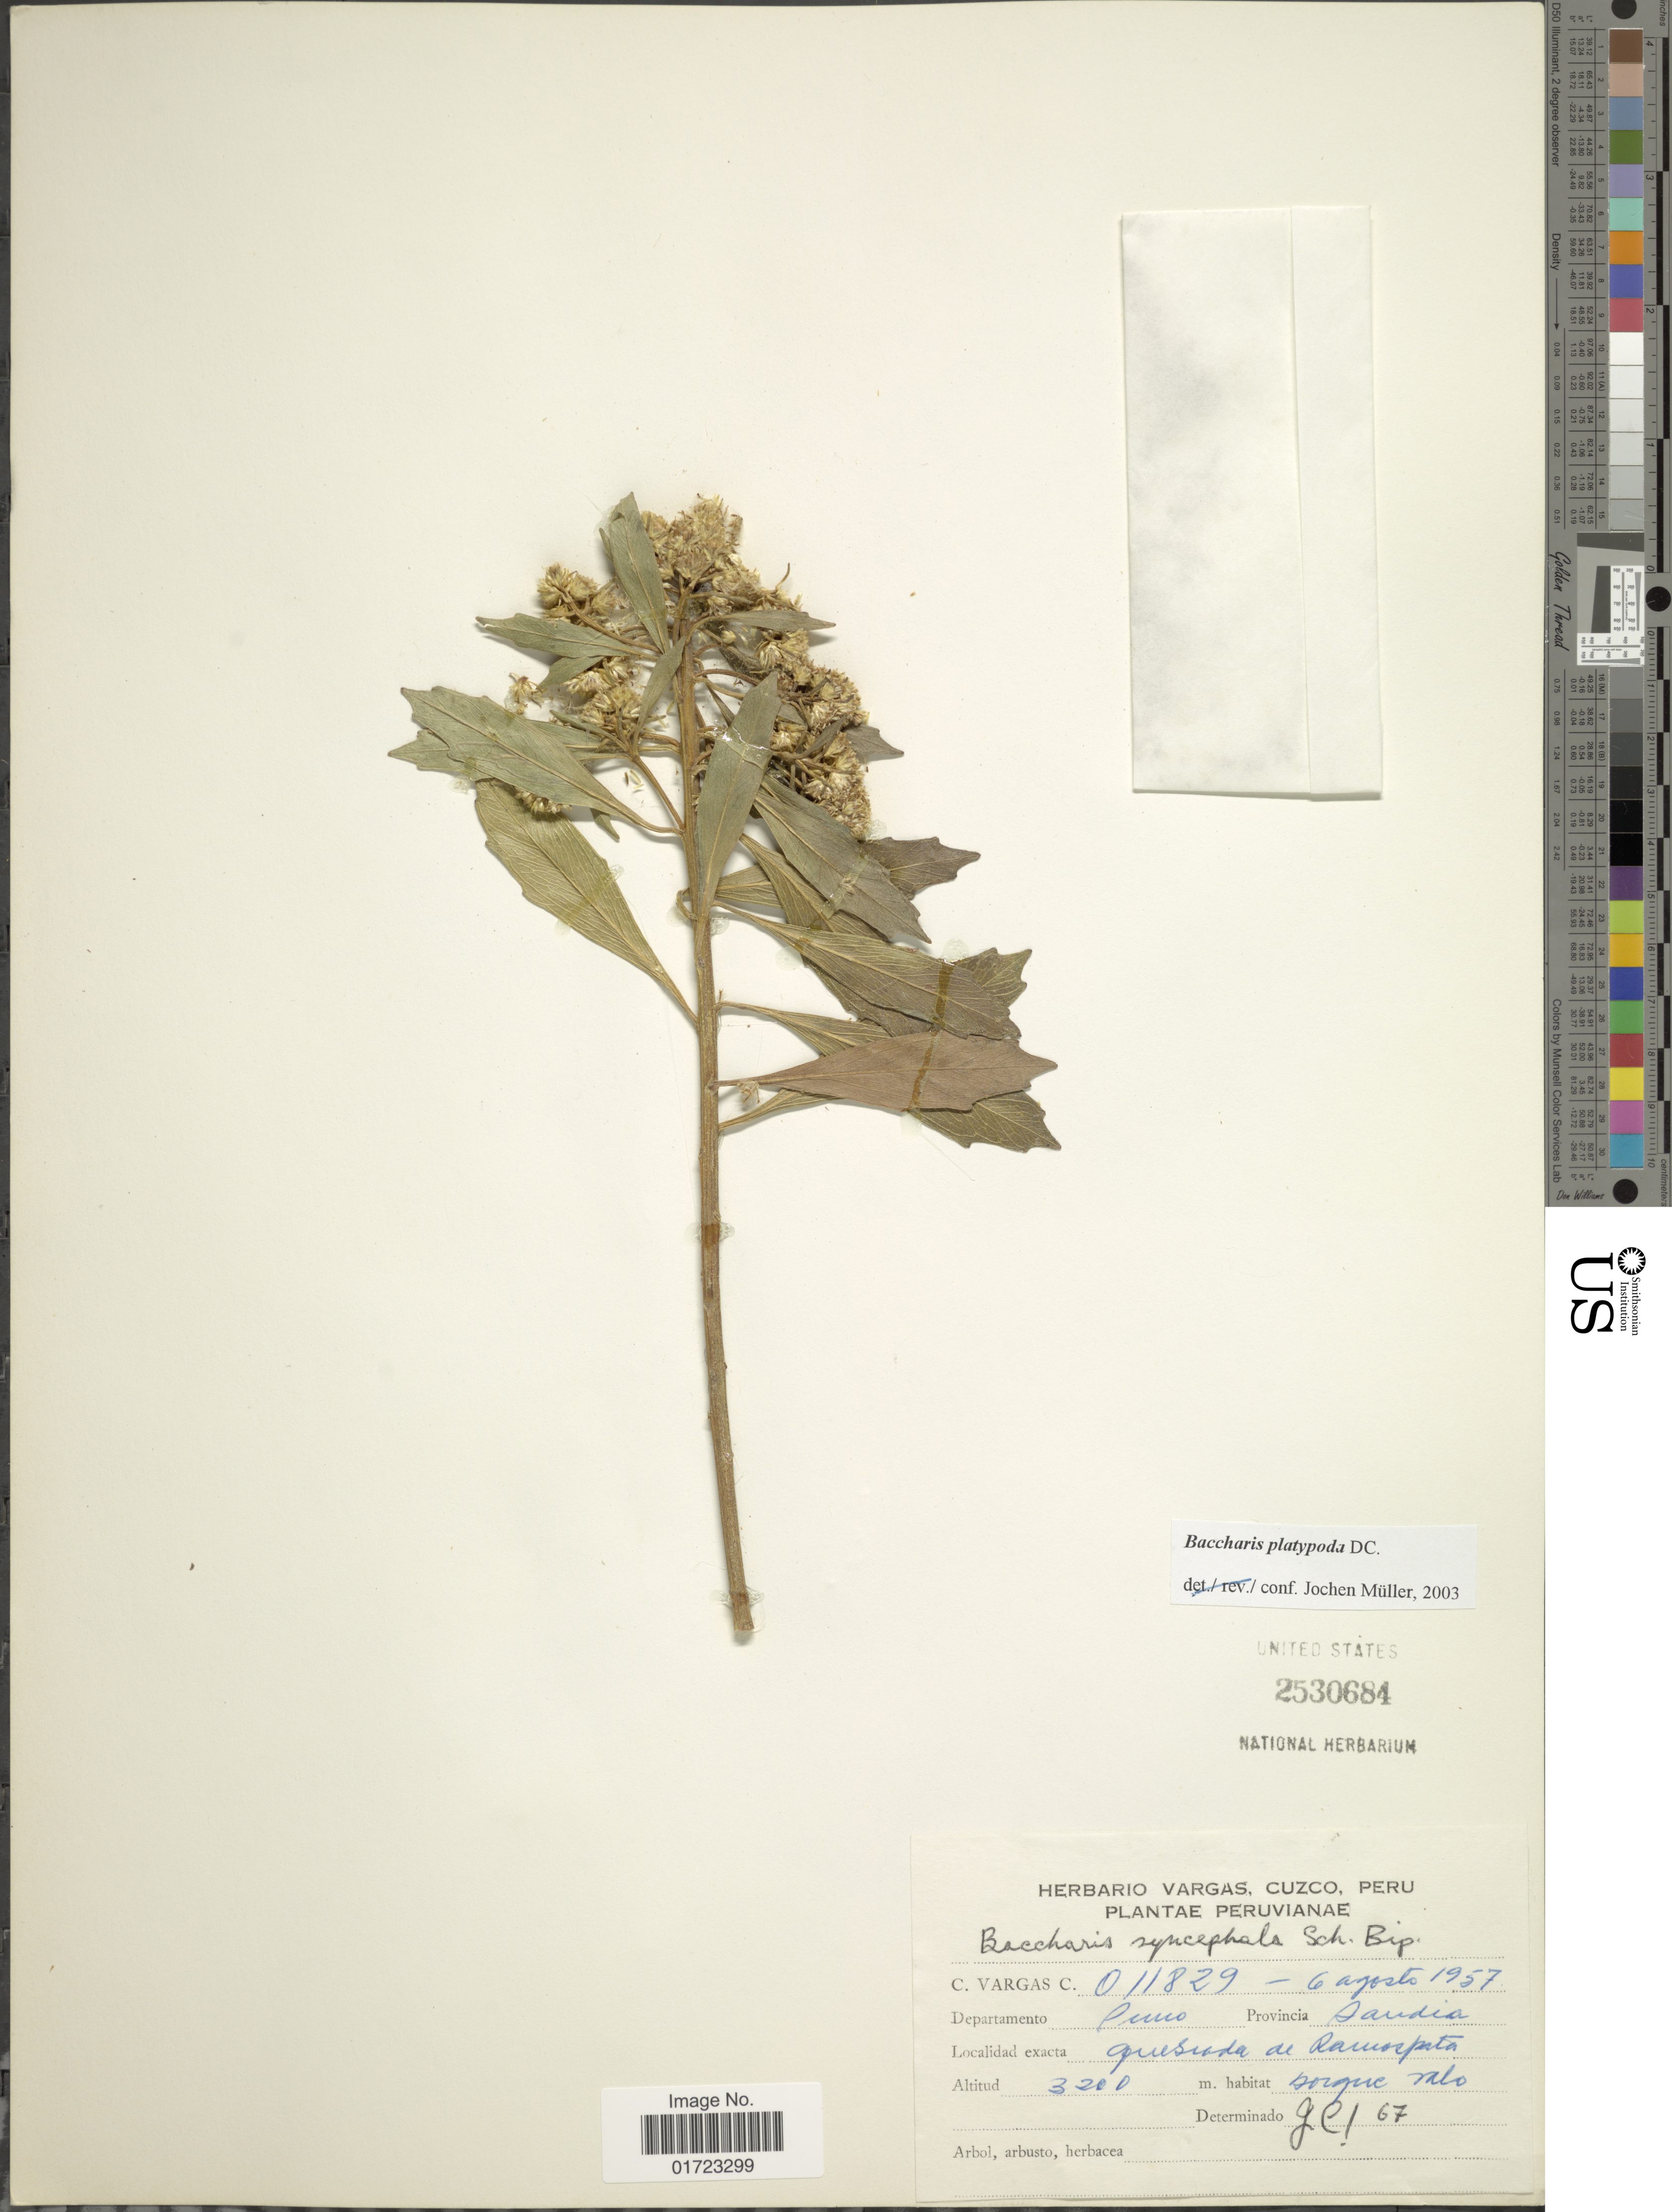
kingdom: Plantae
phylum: Tracheophyta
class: Magnoliopsida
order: Asterales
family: Asteraceae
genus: Baccharis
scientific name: Baccharis platypoda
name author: DC.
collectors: C. Vargas Calderón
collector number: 011829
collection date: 1957-08-06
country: Peru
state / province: Puno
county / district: Sandia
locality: Quebrada de Ramospata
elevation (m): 3200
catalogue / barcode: US 2530684